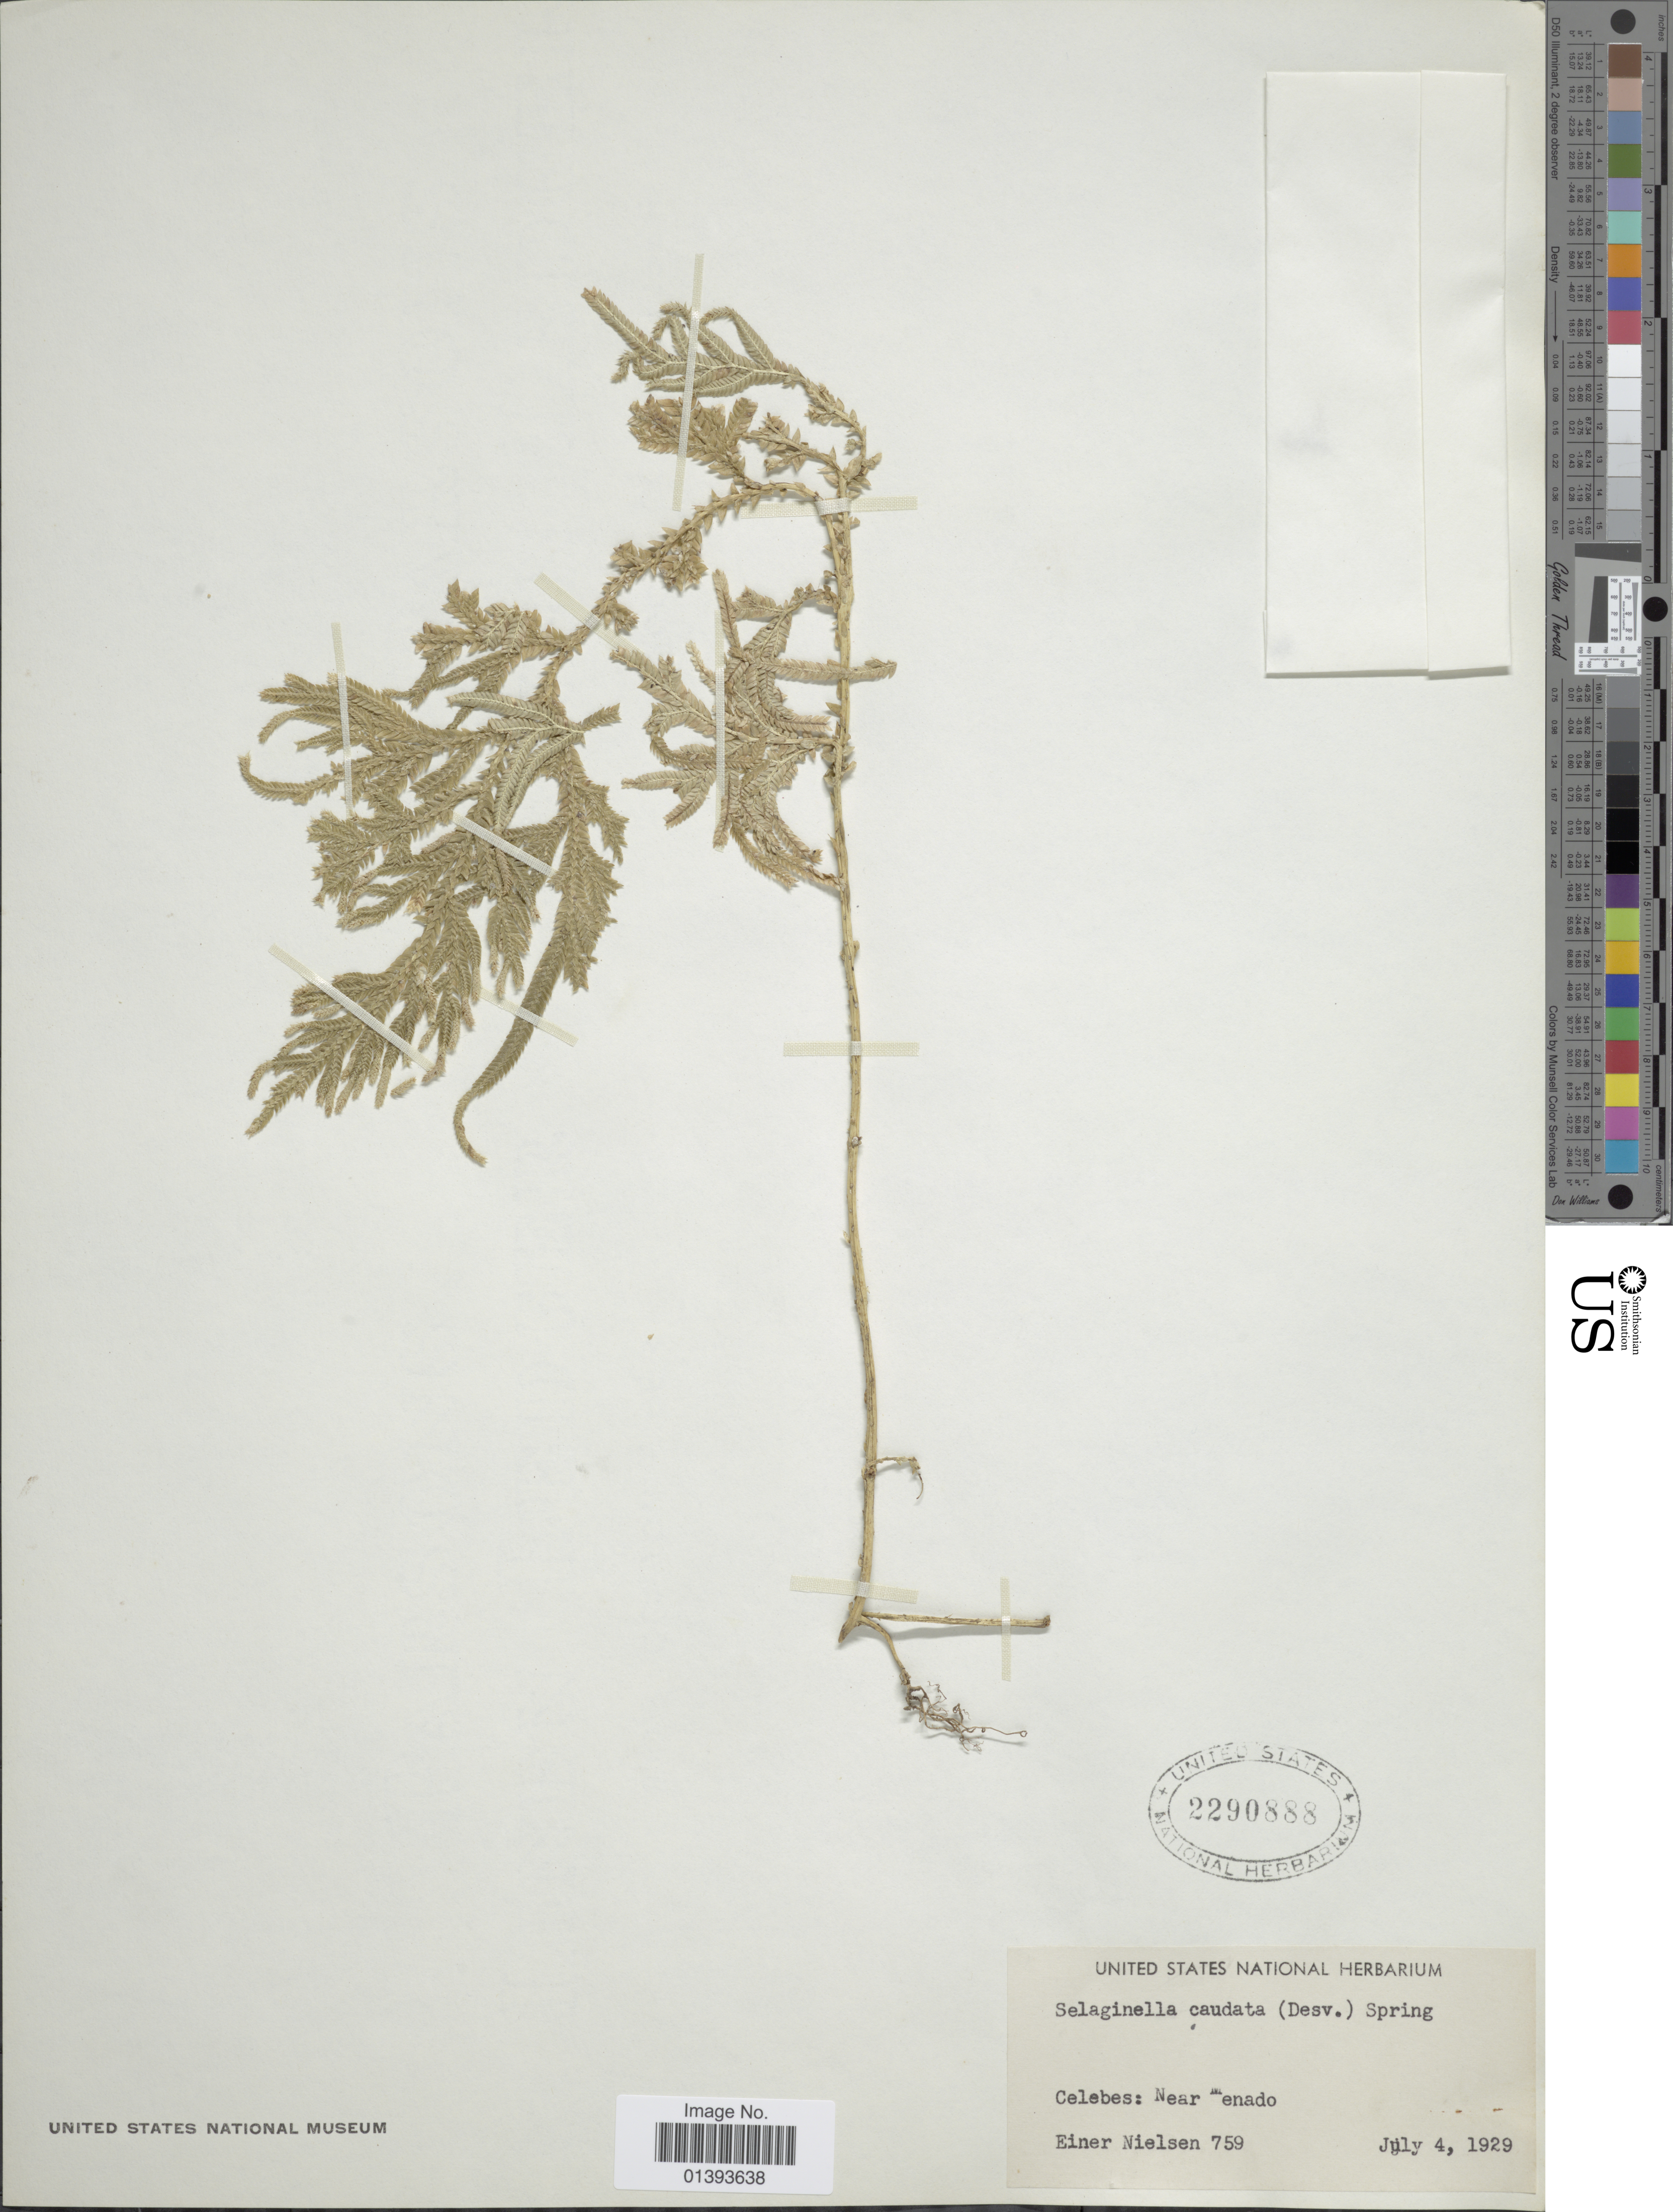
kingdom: Plantae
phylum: Tracheophyta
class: Lycopodiopsida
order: Selaginellales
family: Selaginellaceae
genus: Selaginella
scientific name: Selaginella caudata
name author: (Desv.) Spring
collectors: E. Nielsen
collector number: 759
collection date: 1929-07-04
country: Indonesia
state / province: Sulawesi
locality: Celebes: Near Menado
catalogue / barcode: US 2290888